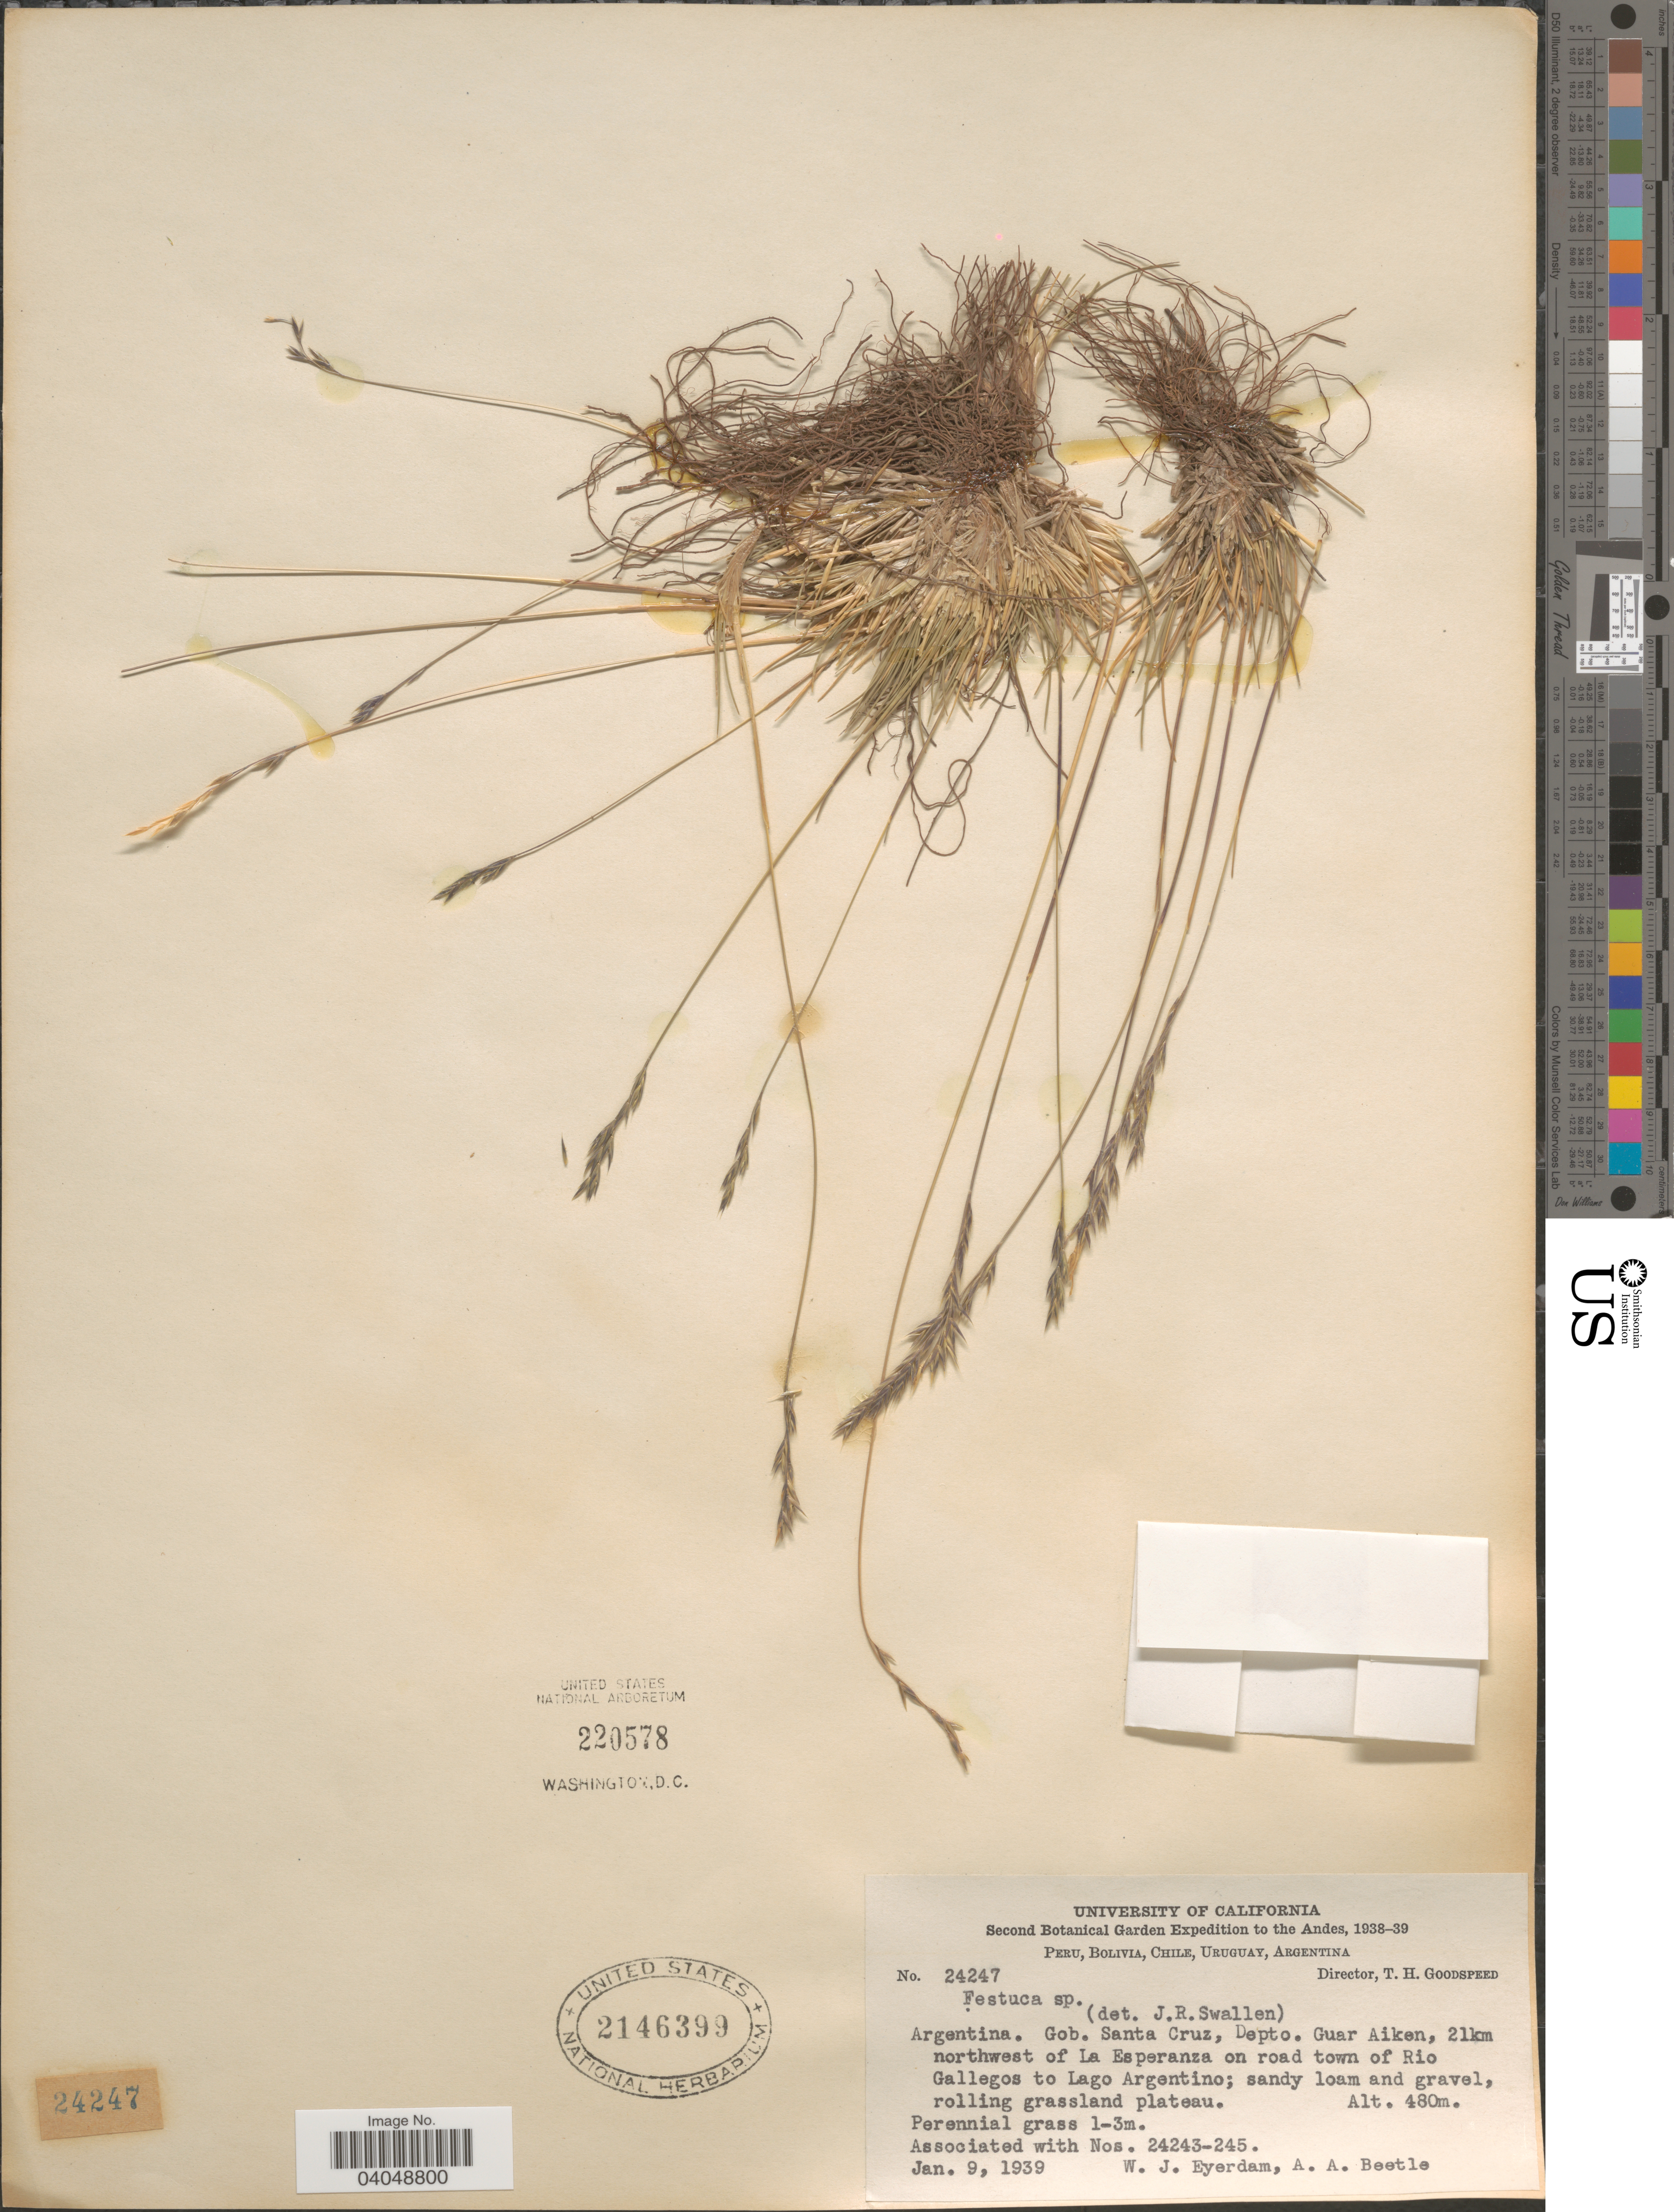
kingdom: Plantae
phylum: Tracheophyta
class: Liliopsida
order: Poales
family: Poaceae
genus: Festuca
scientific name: Festuca sp.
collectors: W. J. Eyerdam & A. A. Beetle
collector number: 24247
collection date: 1939-01-09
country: Argentina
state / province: Santa Cruz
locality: The Andes. Gob. Santa Cruz, Depto. Guar Aiken, 21km northwest of La Esperanza on road town of Rio Gallegos to Lago Argentino.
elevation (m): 480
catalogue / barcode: US 2146399